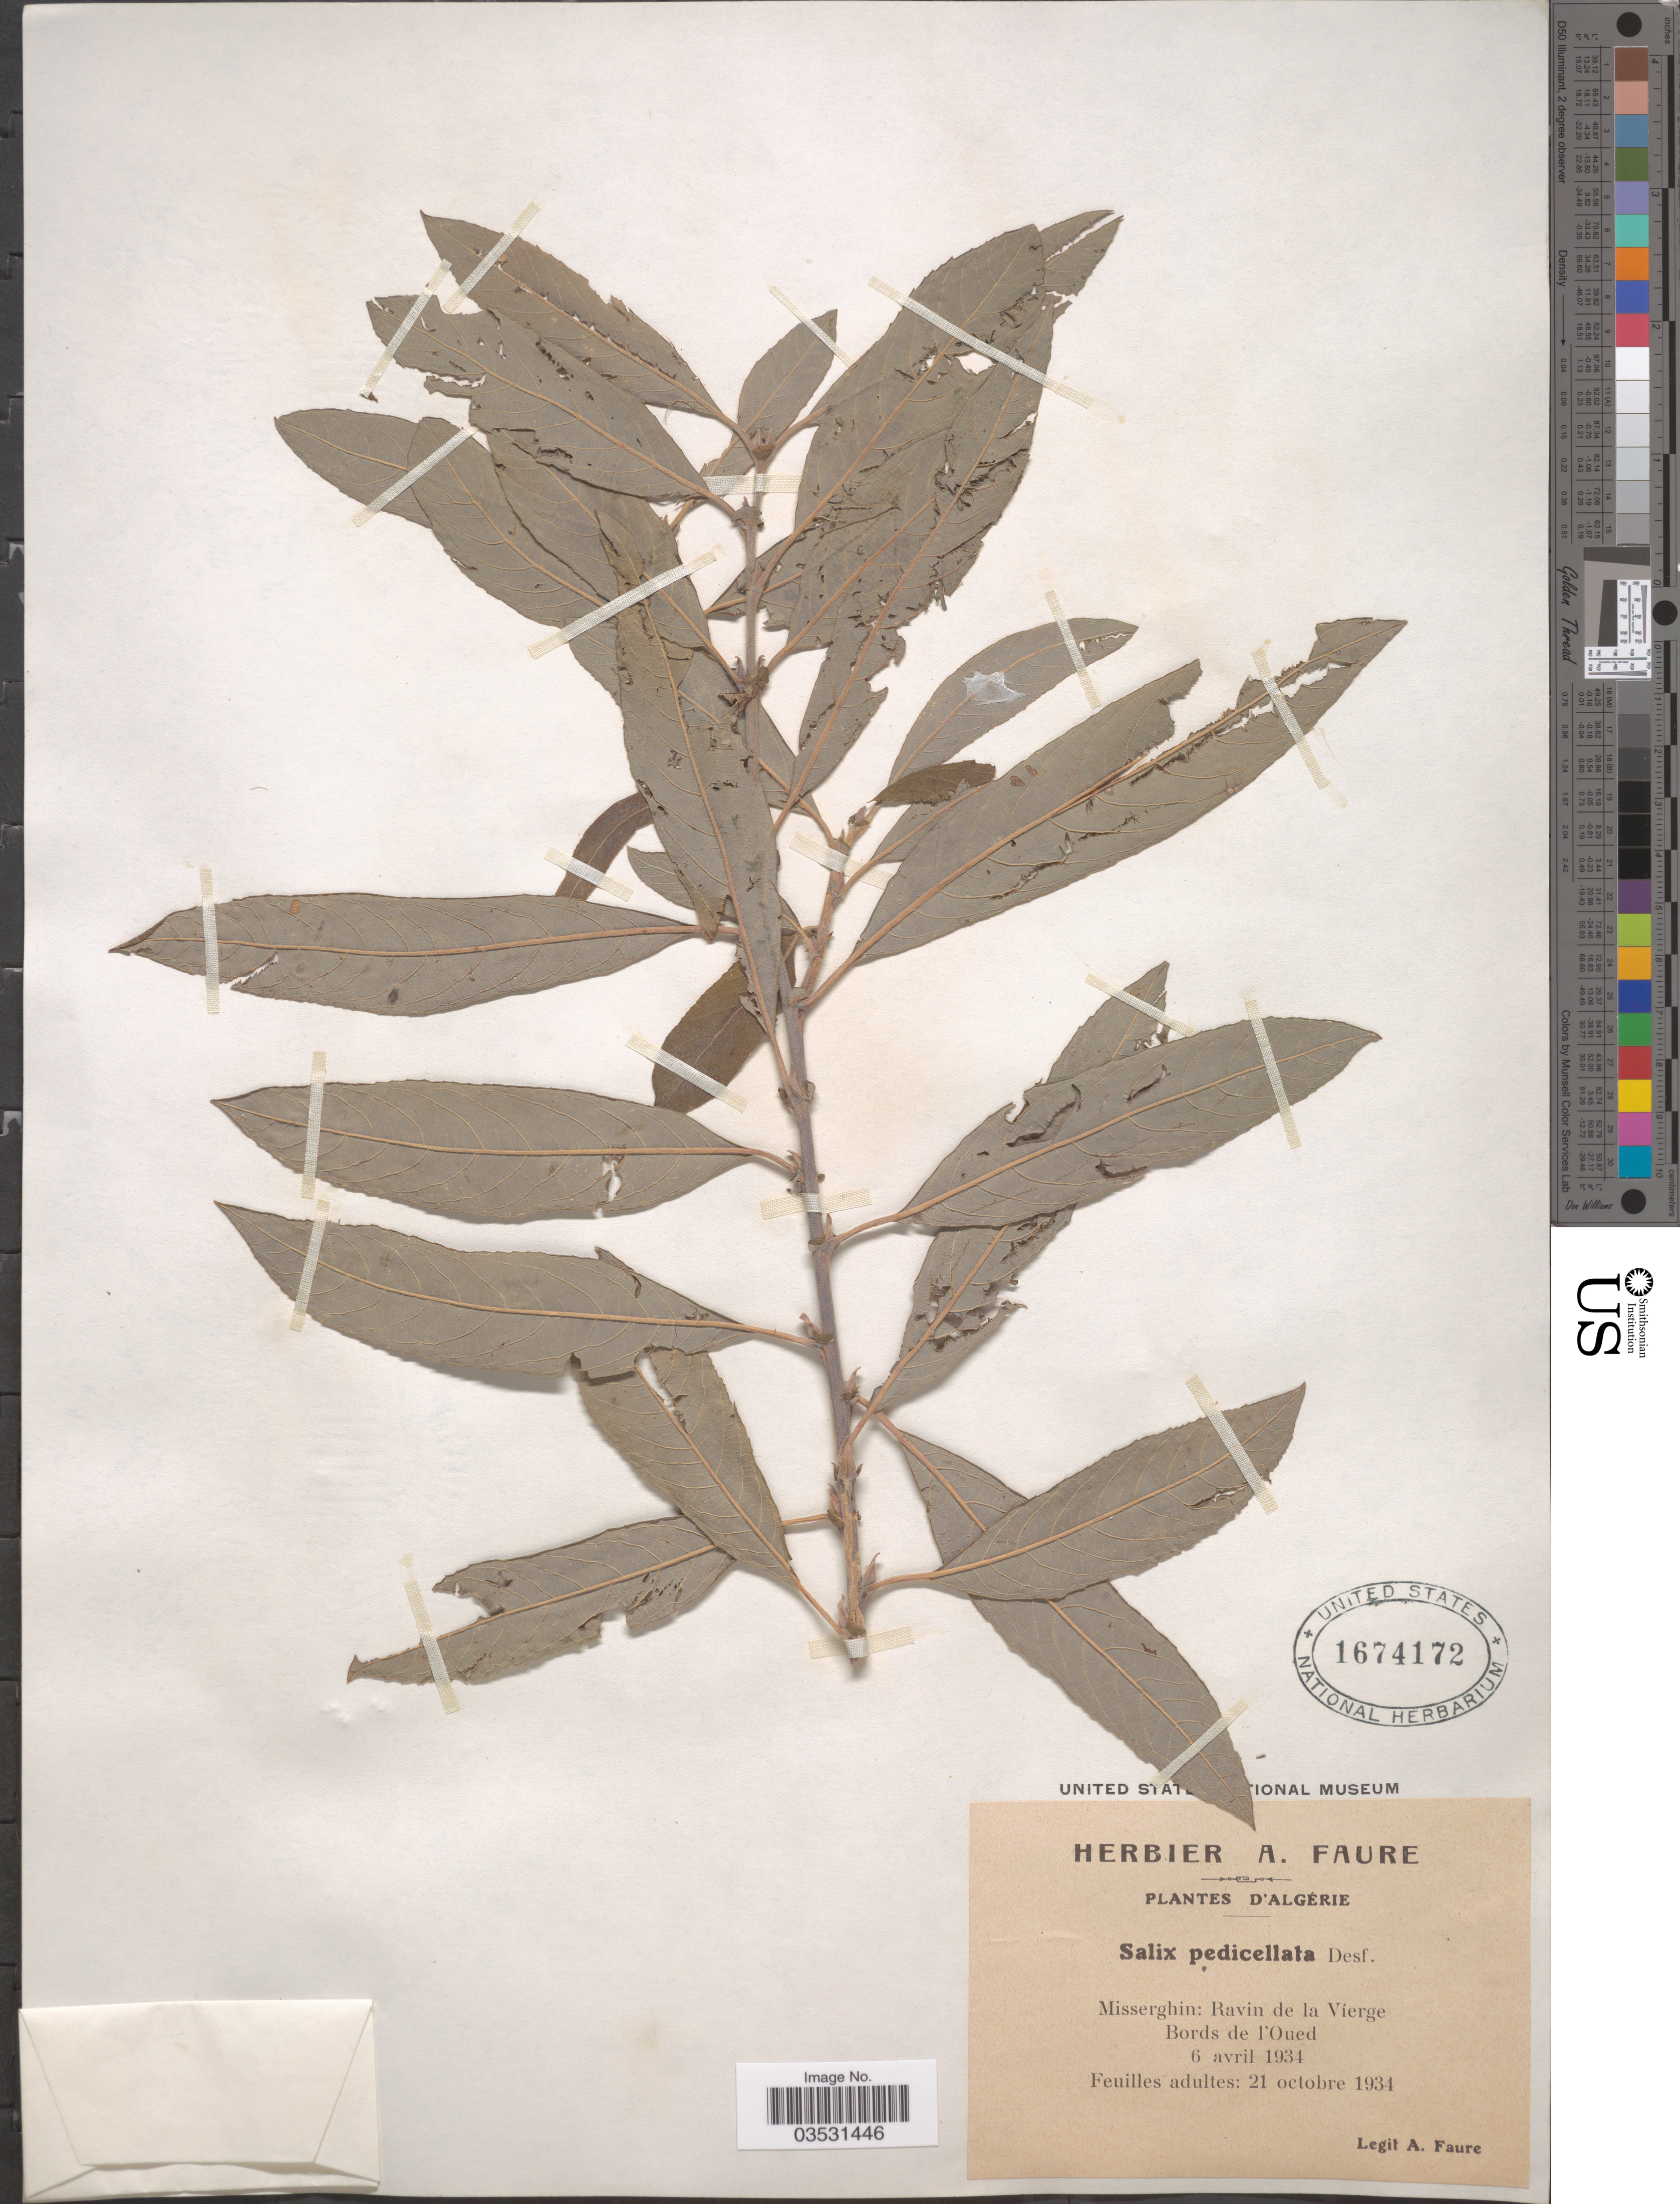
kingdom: Plantae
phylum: Tracheophyta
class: Magnoliopsida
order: Malpighiales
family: Salicaceae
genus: Salix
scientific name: Salix pedicellata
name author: Desf.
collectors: A. Faure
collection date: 1934-04-06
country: Algeria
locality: D'Algérie. Misserghin: Ravin de la Víerge. Bords de l'Oued.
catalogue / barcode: US 1674172